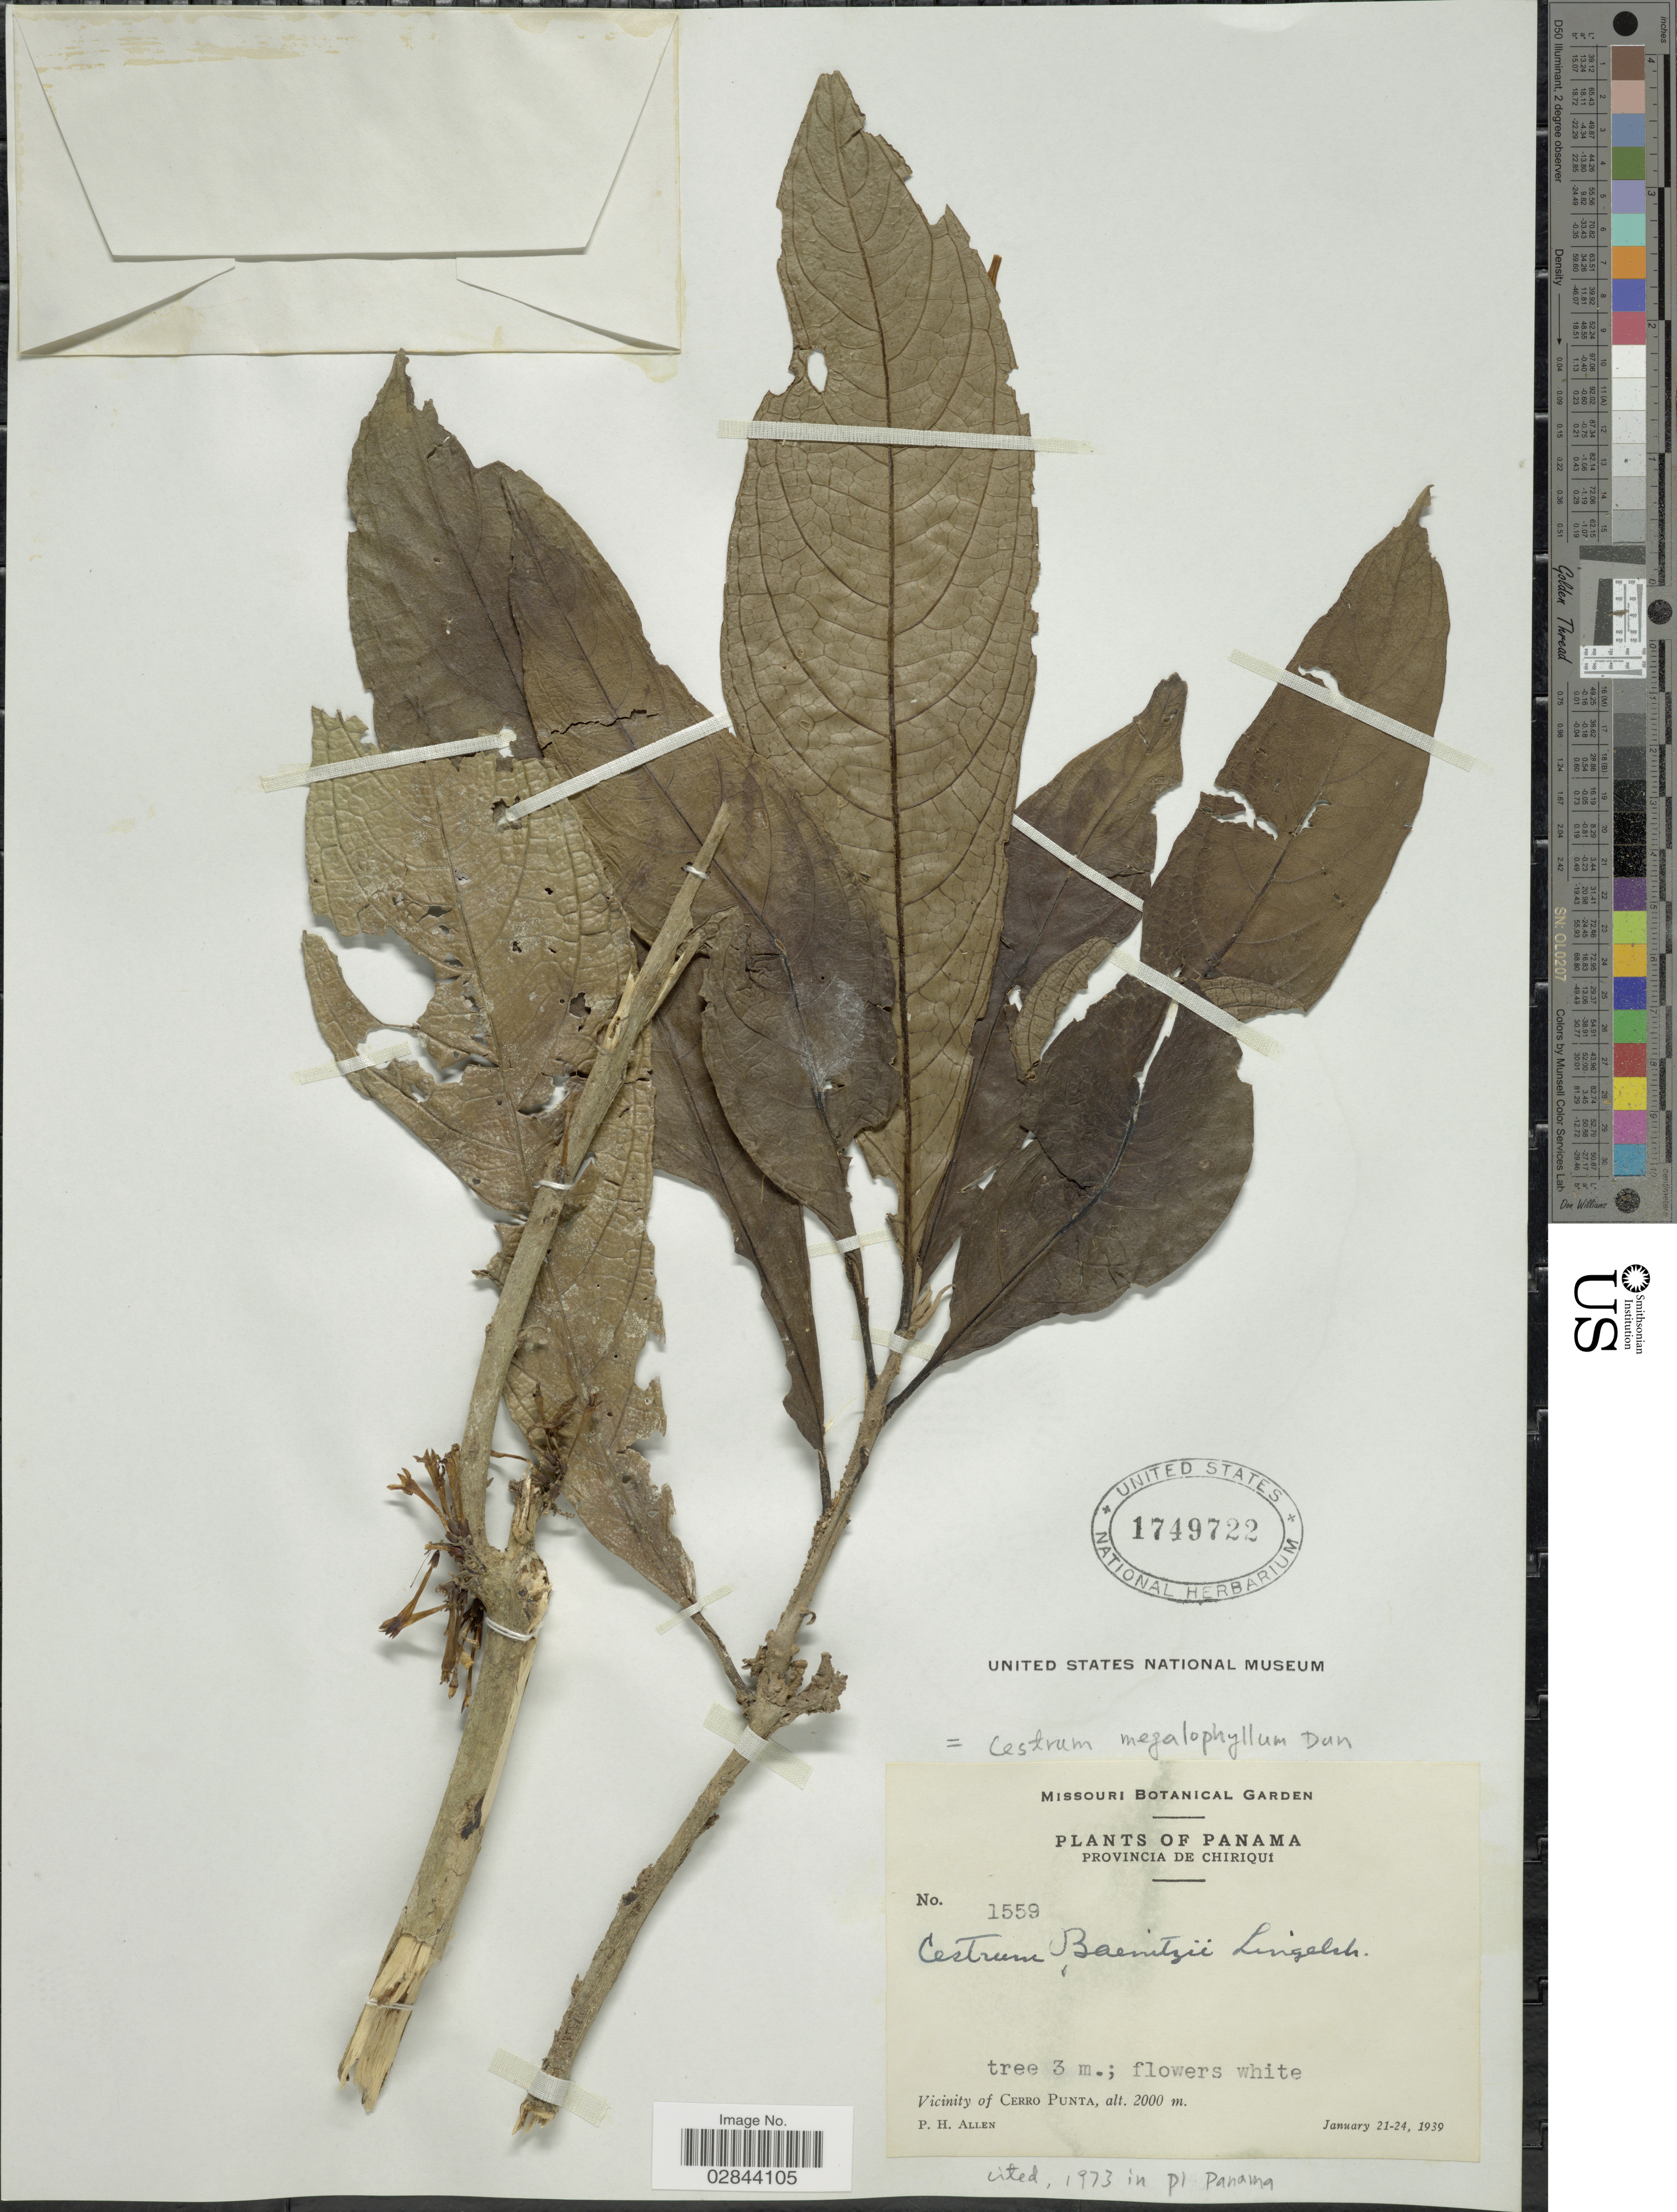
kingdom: Plantae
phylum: Tracheophyta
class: Magnoliopsida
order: Solanales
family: Solanaceae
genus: Cestrum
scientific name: Cestrum schlechtendahlii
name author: G. Don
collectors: P. H. Allen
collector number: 1559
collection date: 1939-01-21/1939-01-24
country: Panama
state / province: Chiriqui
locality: Vicinity of Cerro Punta.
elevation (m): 2000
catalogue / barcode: US 1749722